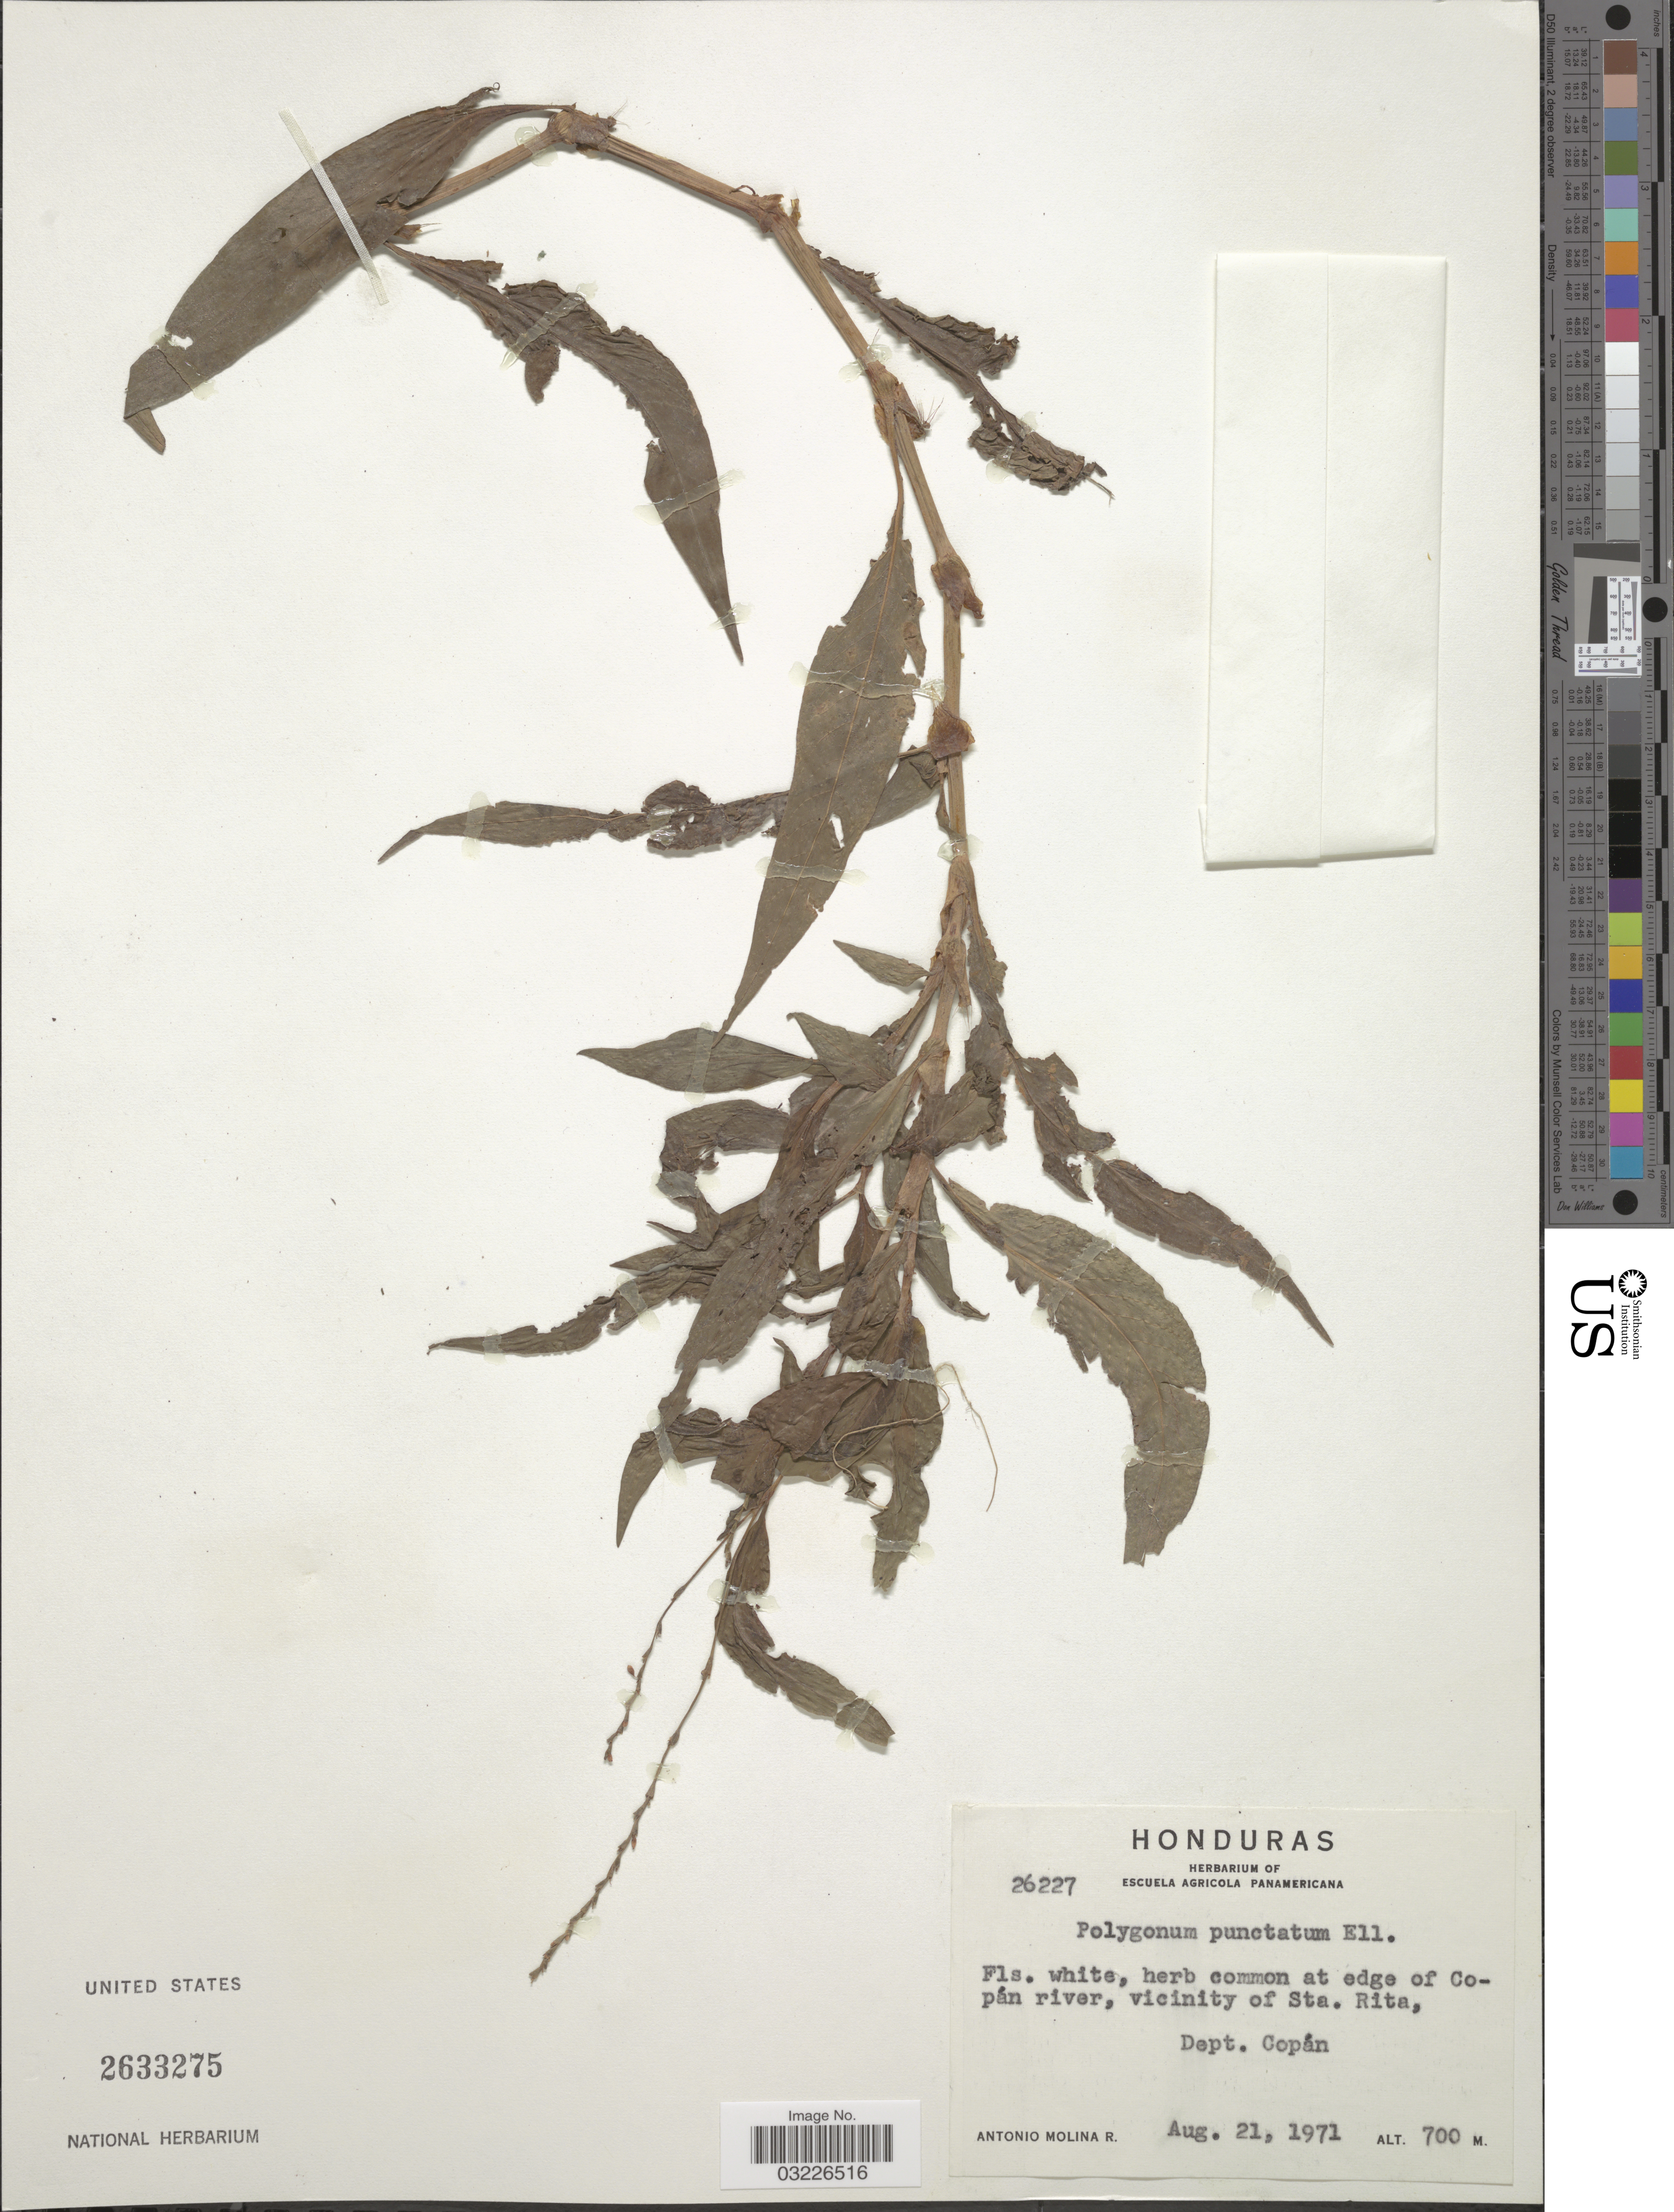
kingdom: Plantae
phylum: Tracheophyta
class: Magnoliopsida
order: Caryophyllales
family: Polygonaceae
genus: Polygonum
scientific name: Polygonum punctatum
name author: Elliott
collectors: A. Molina R.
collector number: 26227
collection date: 1971-08-21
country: Honduras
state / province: Copán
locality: Edge of Copán river, vicinity of Sta. Rita, Dept. Copán.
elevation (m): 700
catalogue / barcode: US 2633275